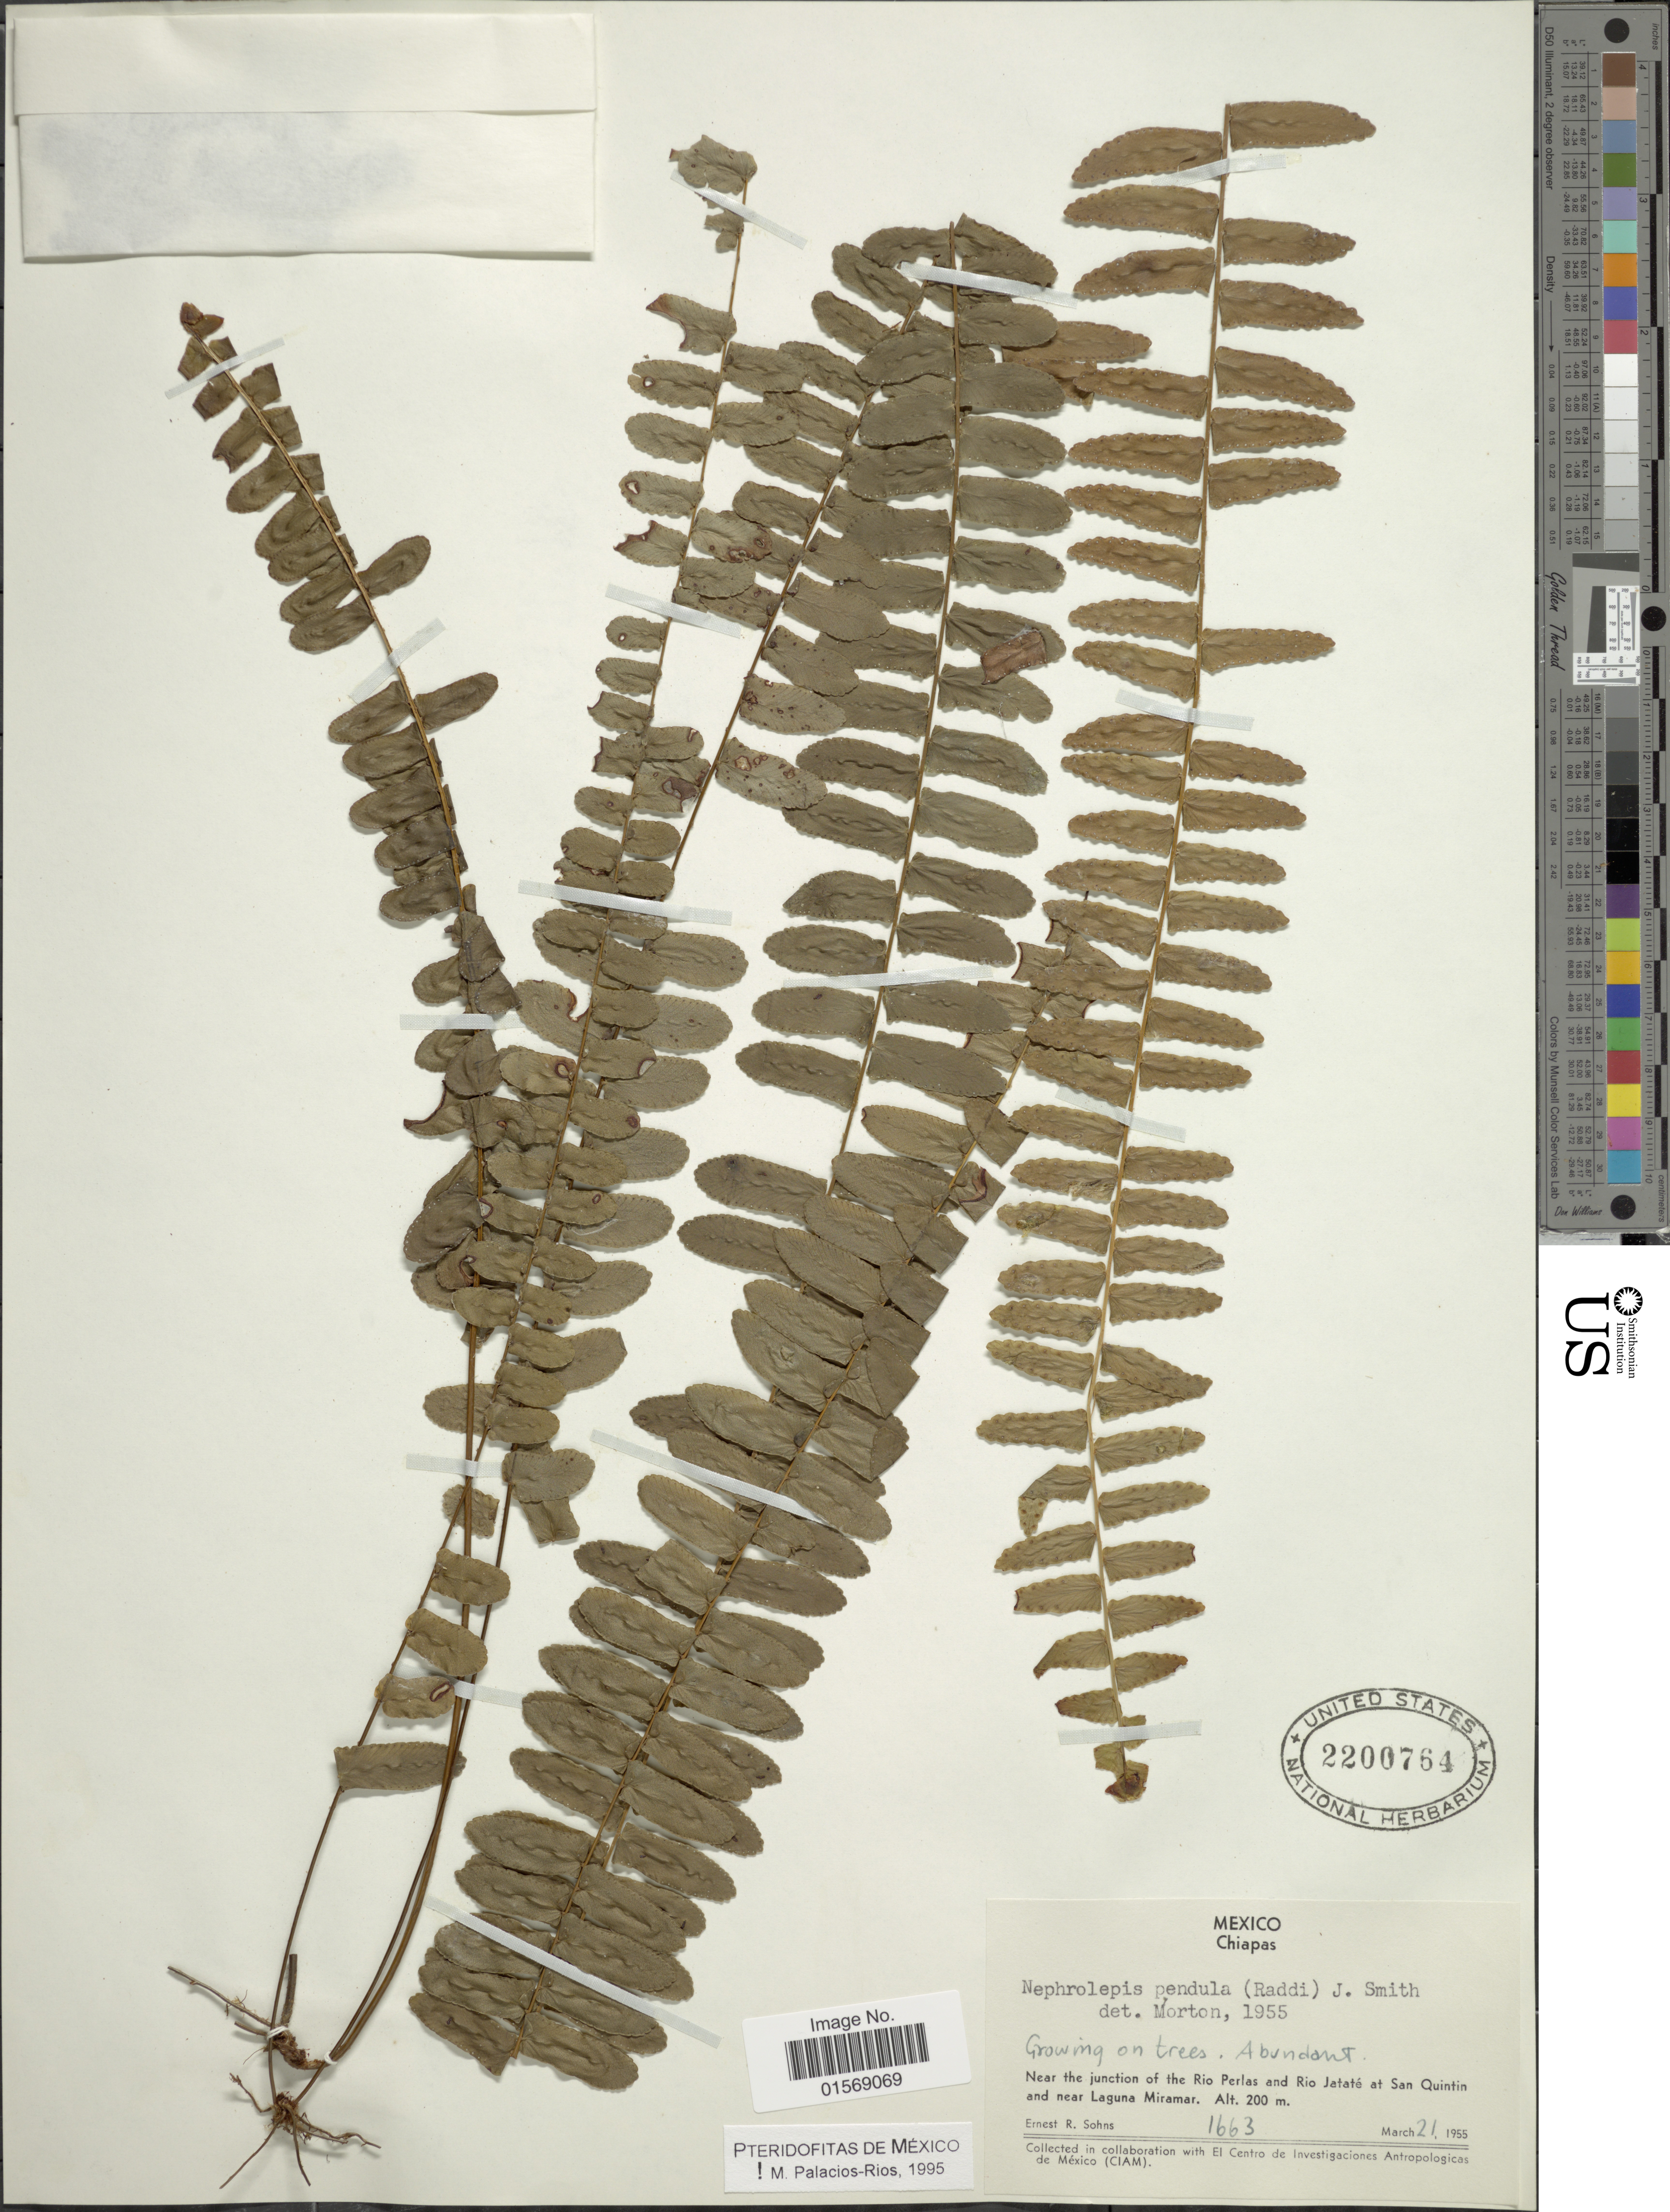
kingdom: Plantae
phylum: Tracheophyta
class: Polypodiopsida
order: Polypodiales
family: Nephrolepidaceae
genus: Nephrolepis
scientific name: Nephrolepis pendula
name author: (Raddi) J. Sm.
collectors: E. R. Sohns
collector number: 1663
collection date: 1955-03-21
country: Mexico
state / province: Chiapas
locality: Mexico, Near the junction of the Rio Perlas and Rio Jetate at San Quintin and near Laguna Miramar.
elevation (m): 200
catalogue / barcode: US 2200764